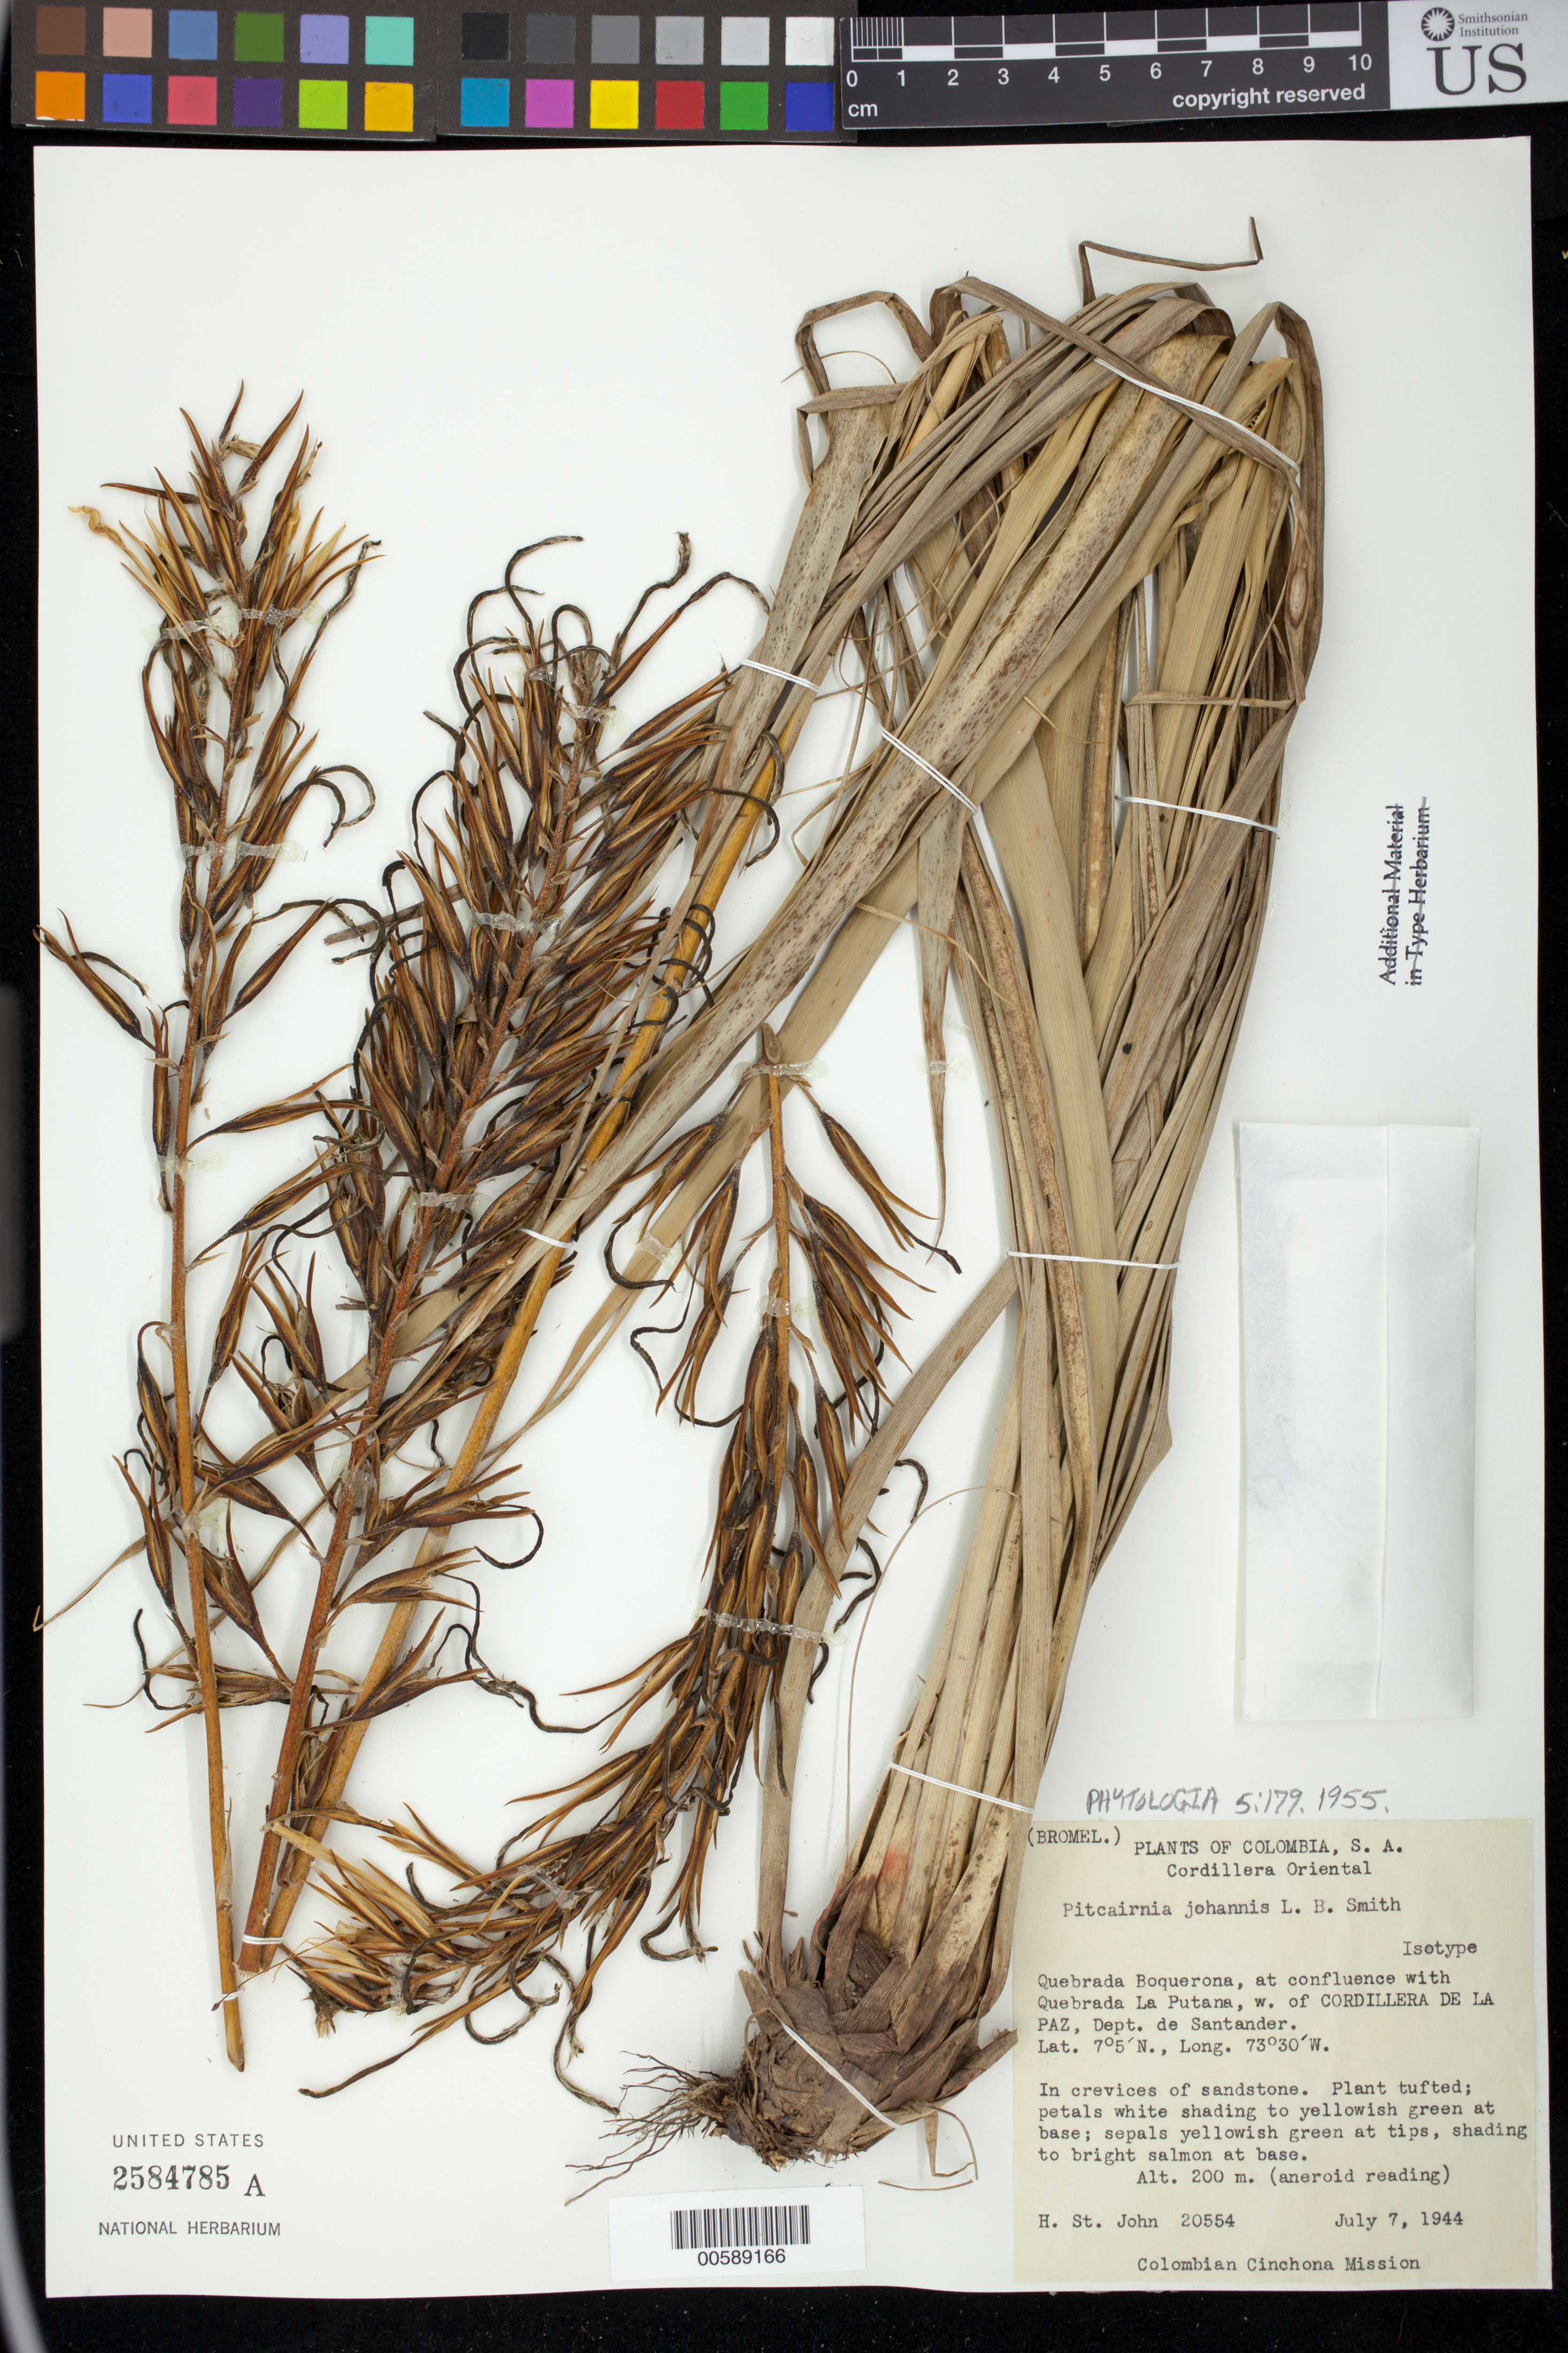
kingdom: Plantae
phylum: Tracheophyta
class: Liliopsida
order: Poales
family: Bromeliaceae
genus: Pitcairnia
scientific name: Pitcairnia johannis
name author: L.B. Sm.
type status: Isotype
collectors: H. St. John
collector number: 20554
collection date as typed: July 7, 1944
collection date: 1944-07-07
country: Colombia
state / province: Santander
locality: Cordillera Oriental. Quebrada Boquerona, at confluence with Quebrada la Putana, W of Cordillera de La Paz, Dept. de Santander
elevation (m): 200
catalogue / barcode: US 2584785A